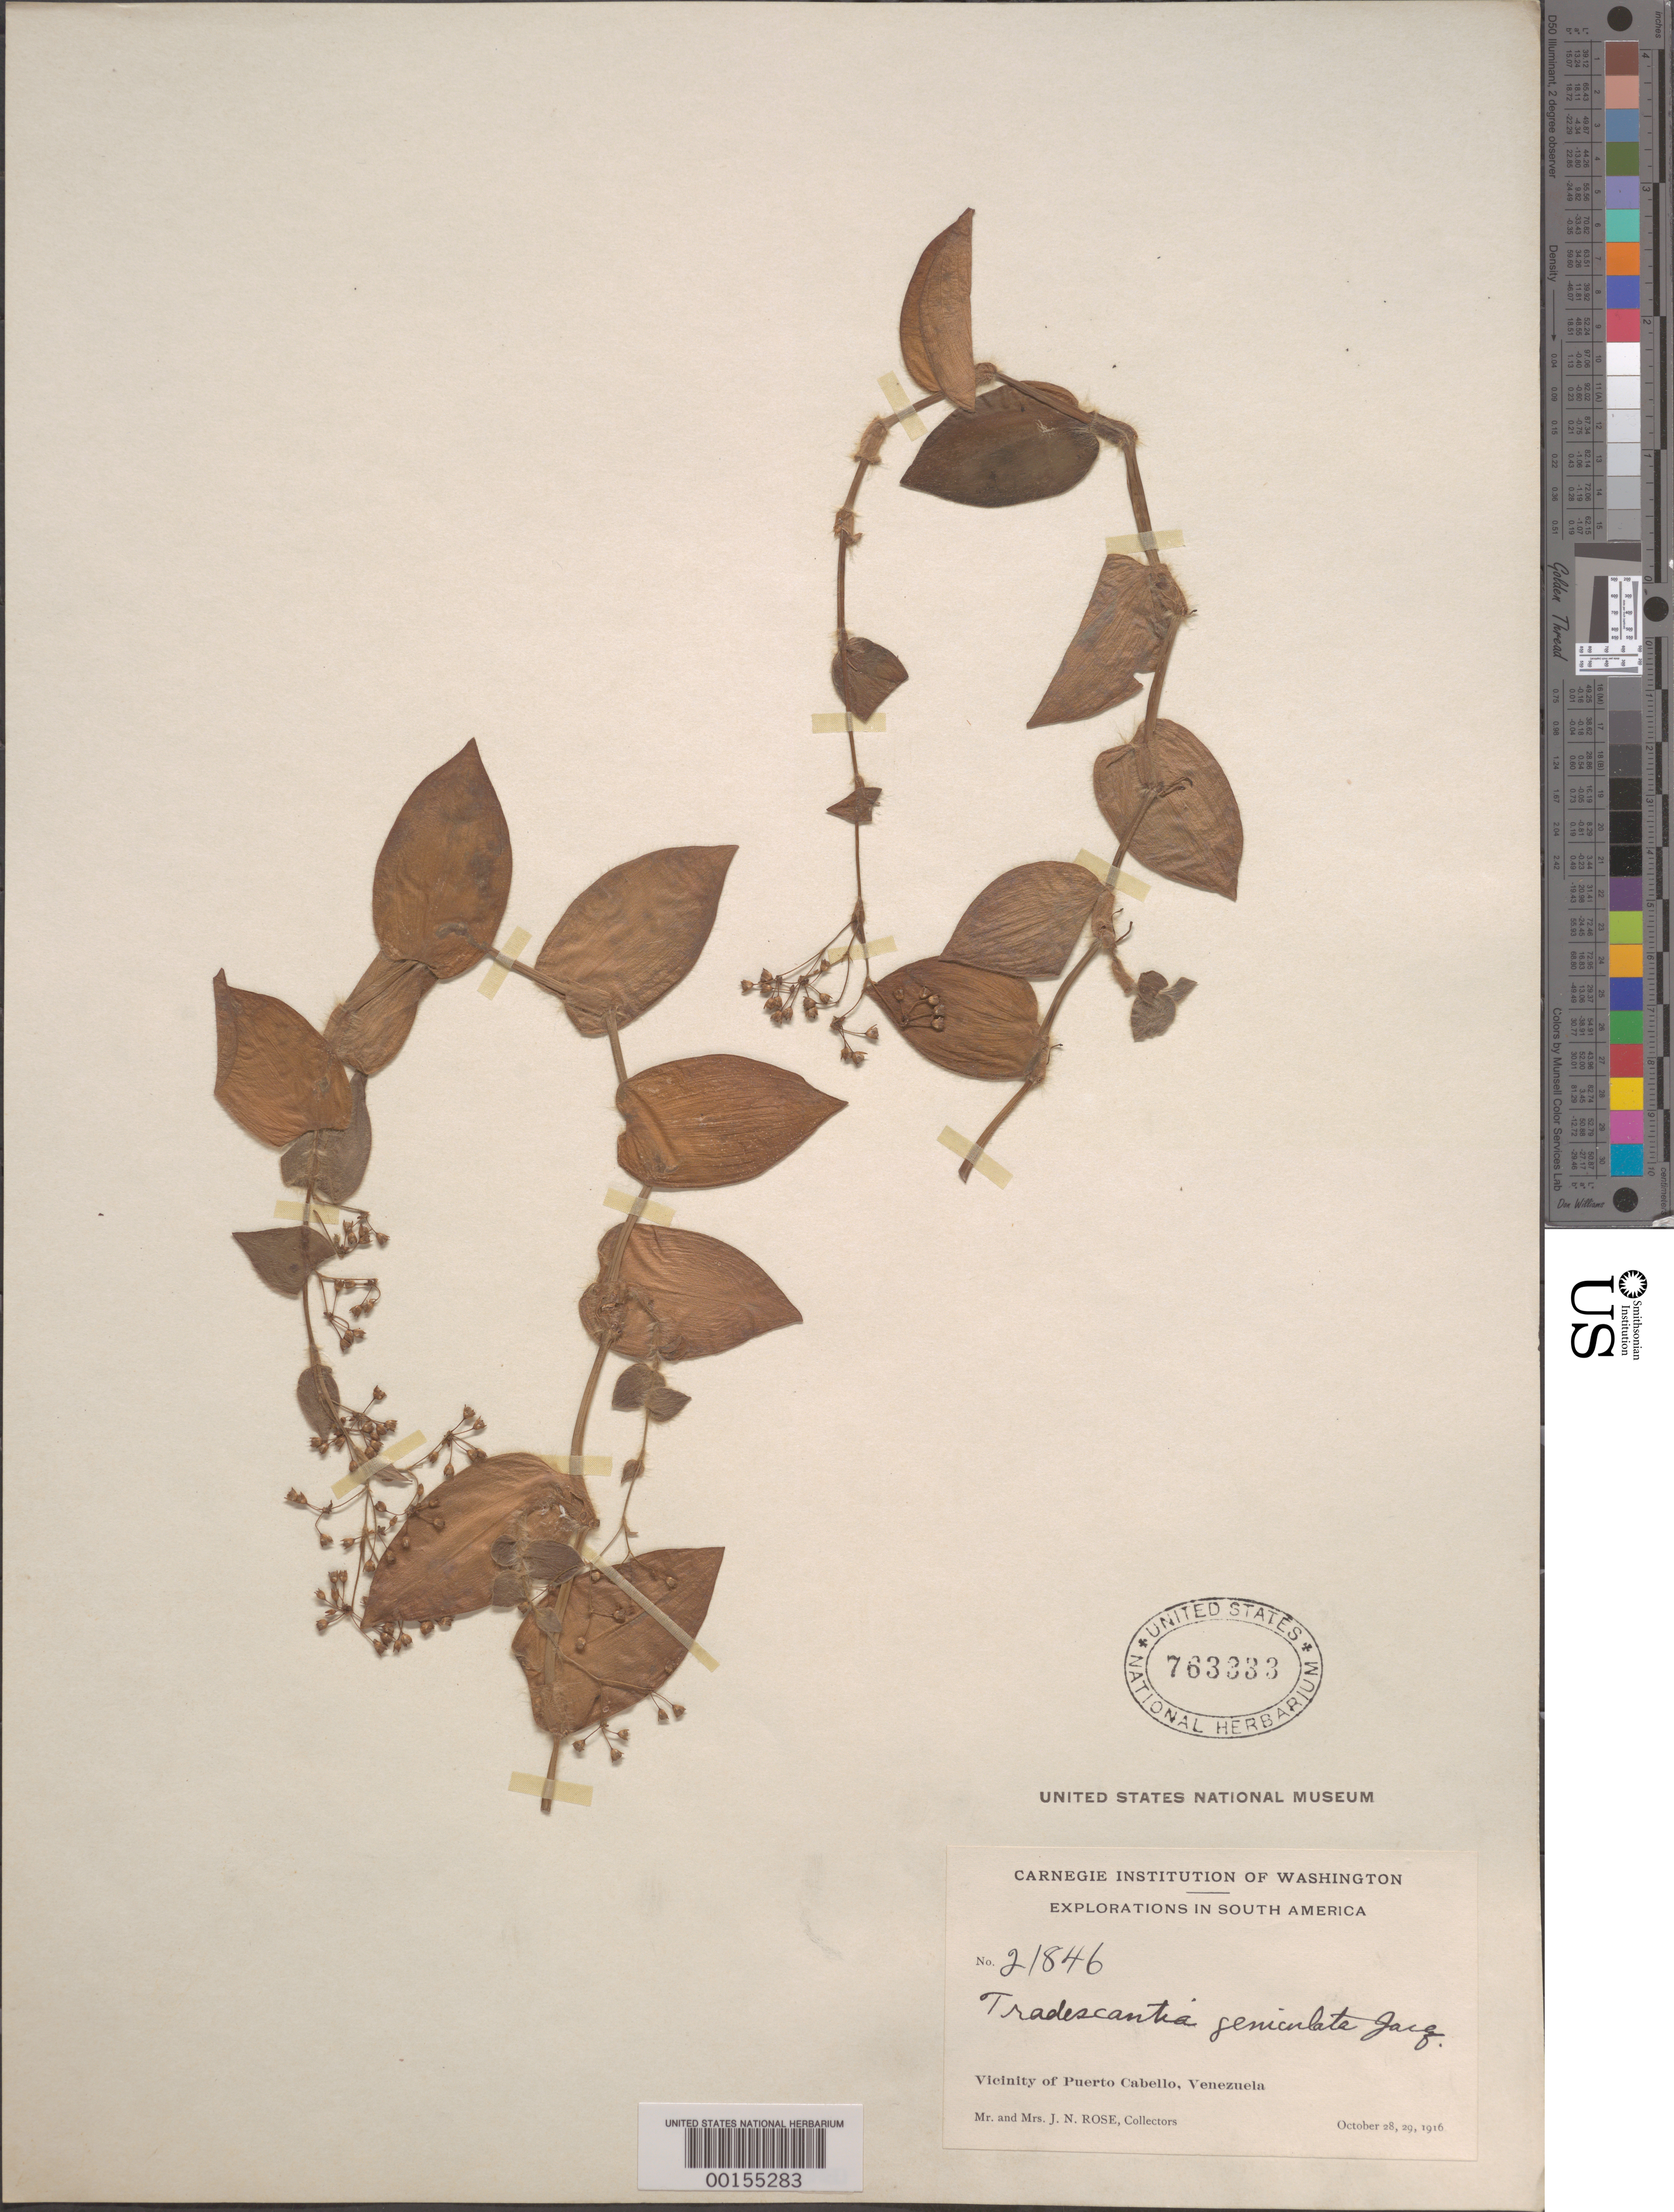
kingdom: Plantae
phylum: Tracheophyta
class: Liliopsida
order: Commelinales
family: Commelinaceae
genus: Gibasis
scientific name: Gibasis geniculata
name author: (Jacq.) Rohweder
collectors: J. N. Rose & J. N. Rose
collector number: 21846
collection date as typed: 28 Oct 1916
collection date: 1916-10-28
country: Venezuela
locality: Near puerto cabello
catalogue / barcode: US 763333